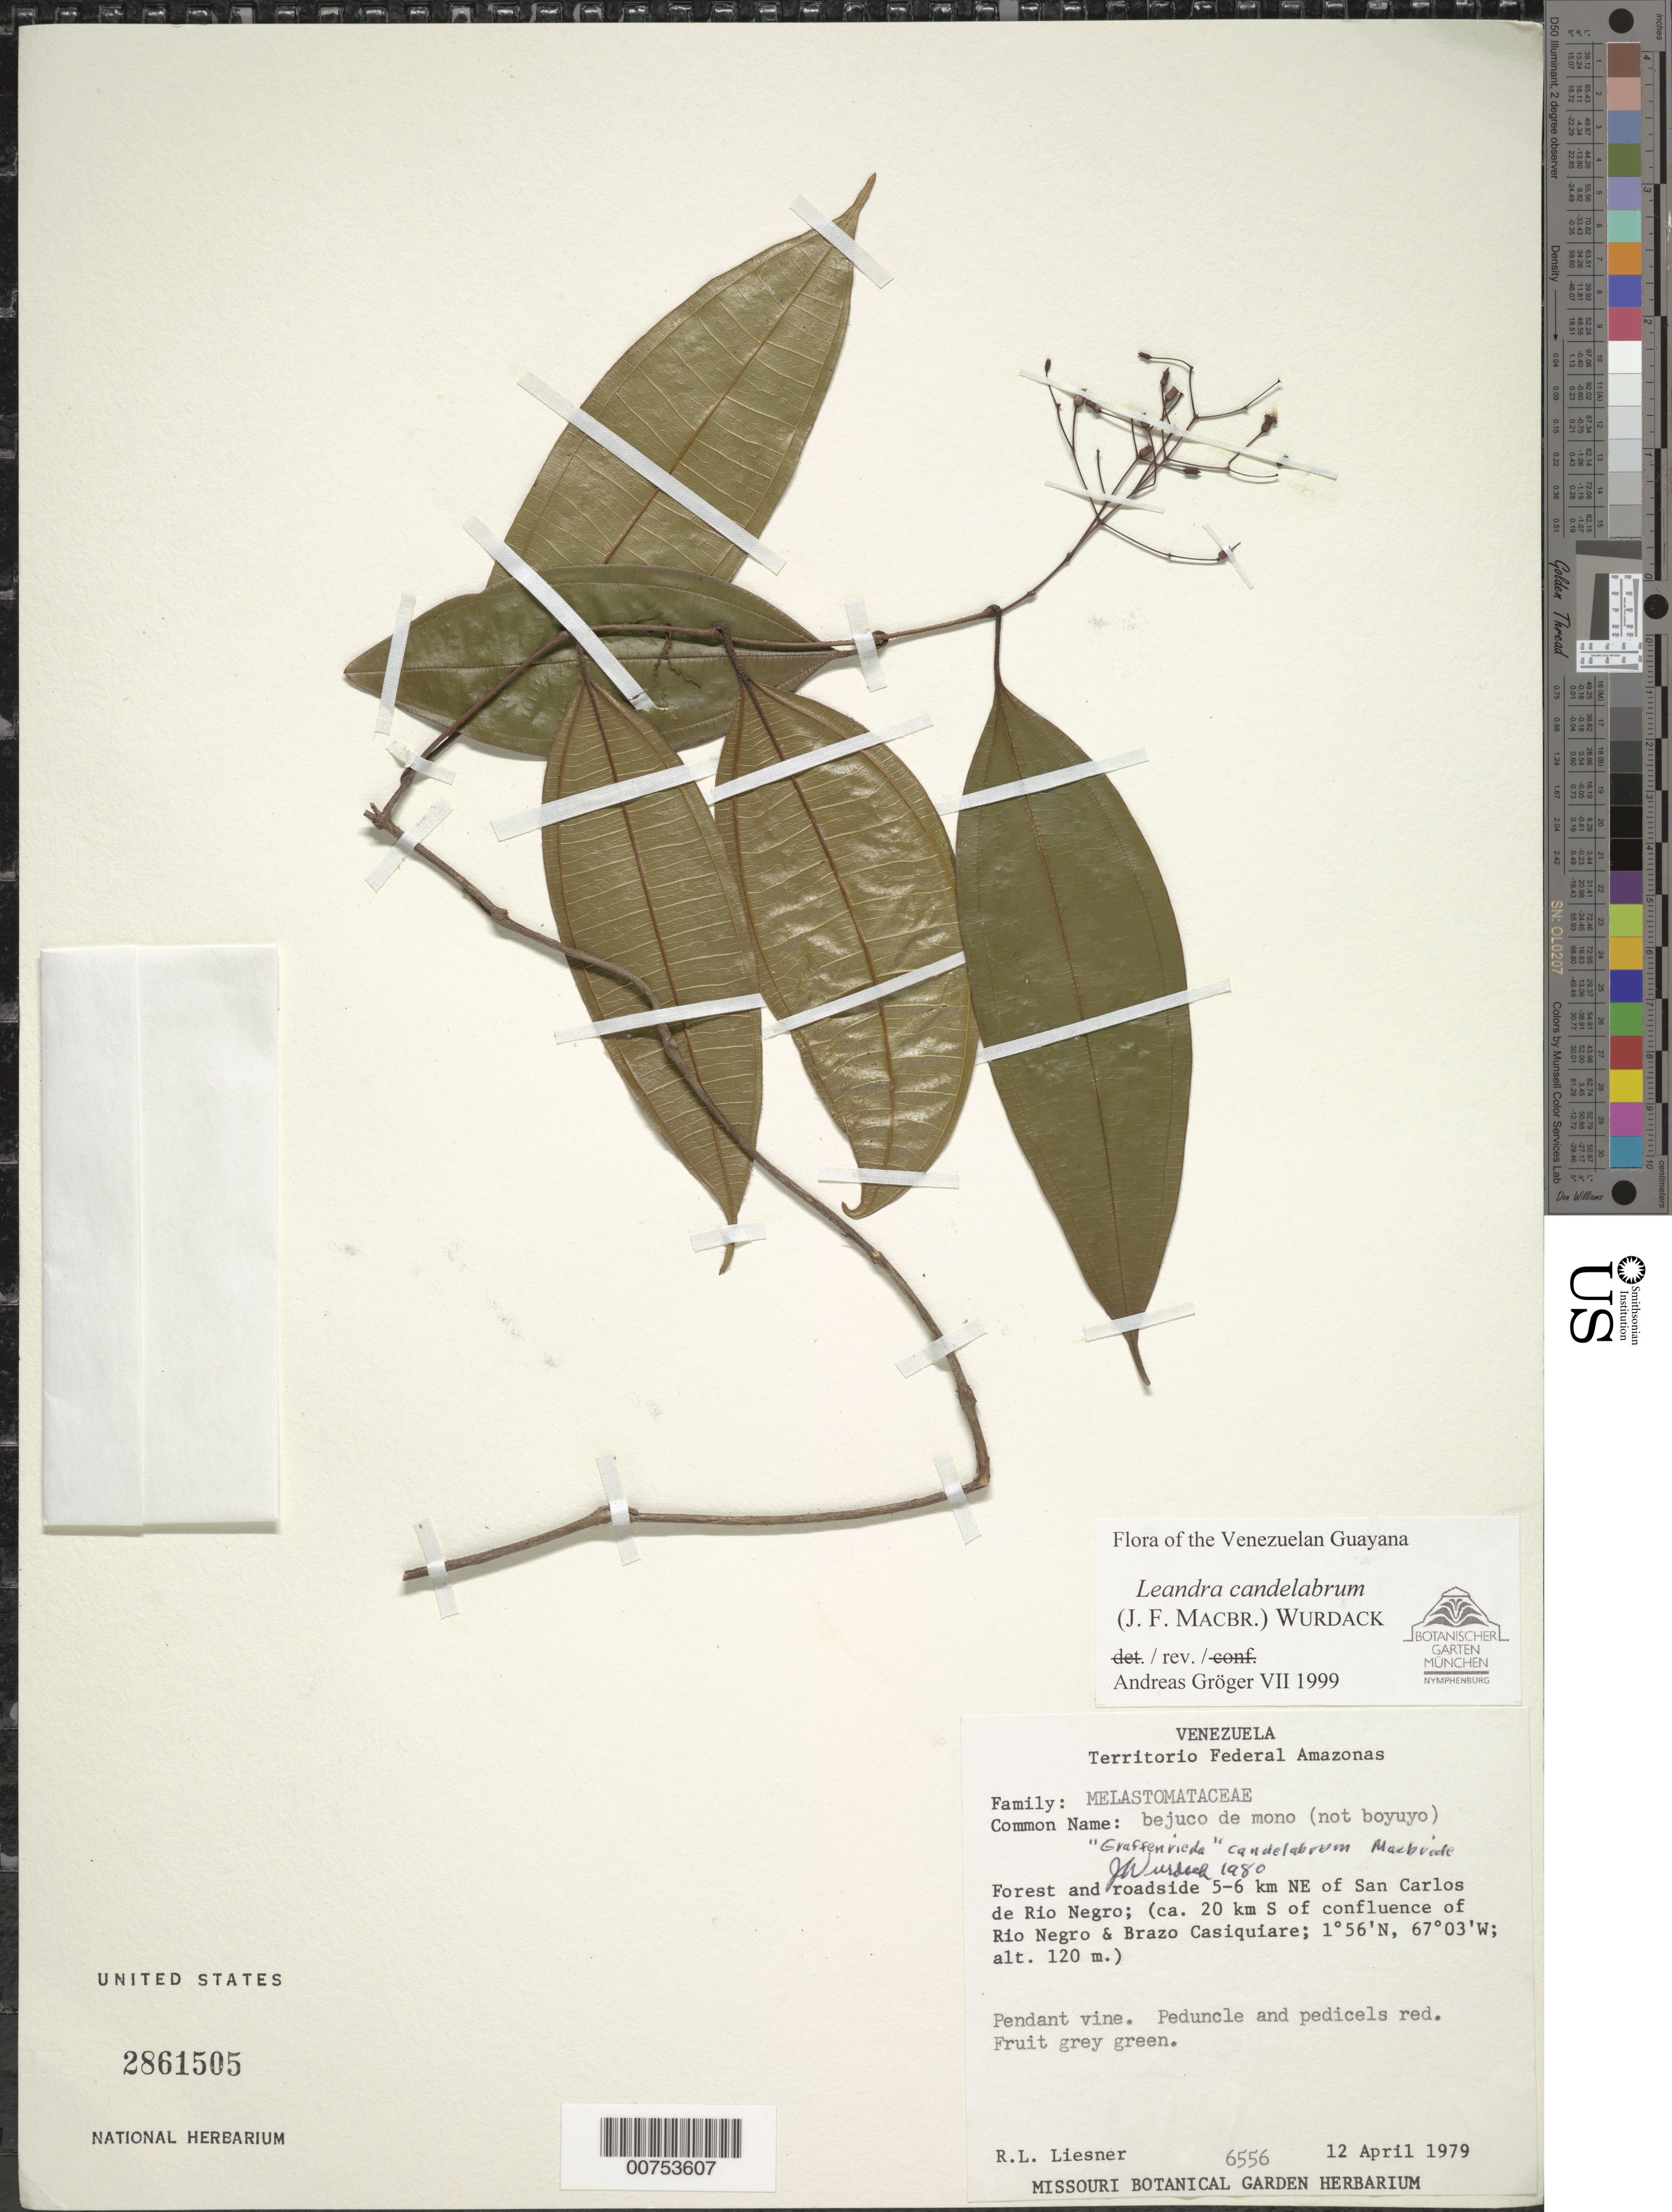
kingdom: Plantae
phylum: Tracheophyta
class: Magnoliopsida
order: Myrtales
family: Melastomataceae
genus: Leandra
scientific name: Leandra candelabrum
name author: (J.F. Macbr.) Wurdack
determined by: Gröger, A.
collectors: R. L. Liesner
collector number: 6556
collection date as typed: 12-Apr-79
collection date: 1979-04-12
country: Venezuela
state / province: Amazonas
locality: San Carlos de Río Negro, 5-6 km NE of; ca. 20 km S of confluence of río Negro and Brazo Casiquiare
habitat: Forest and roadside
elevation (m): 120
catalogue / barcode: US 2861505